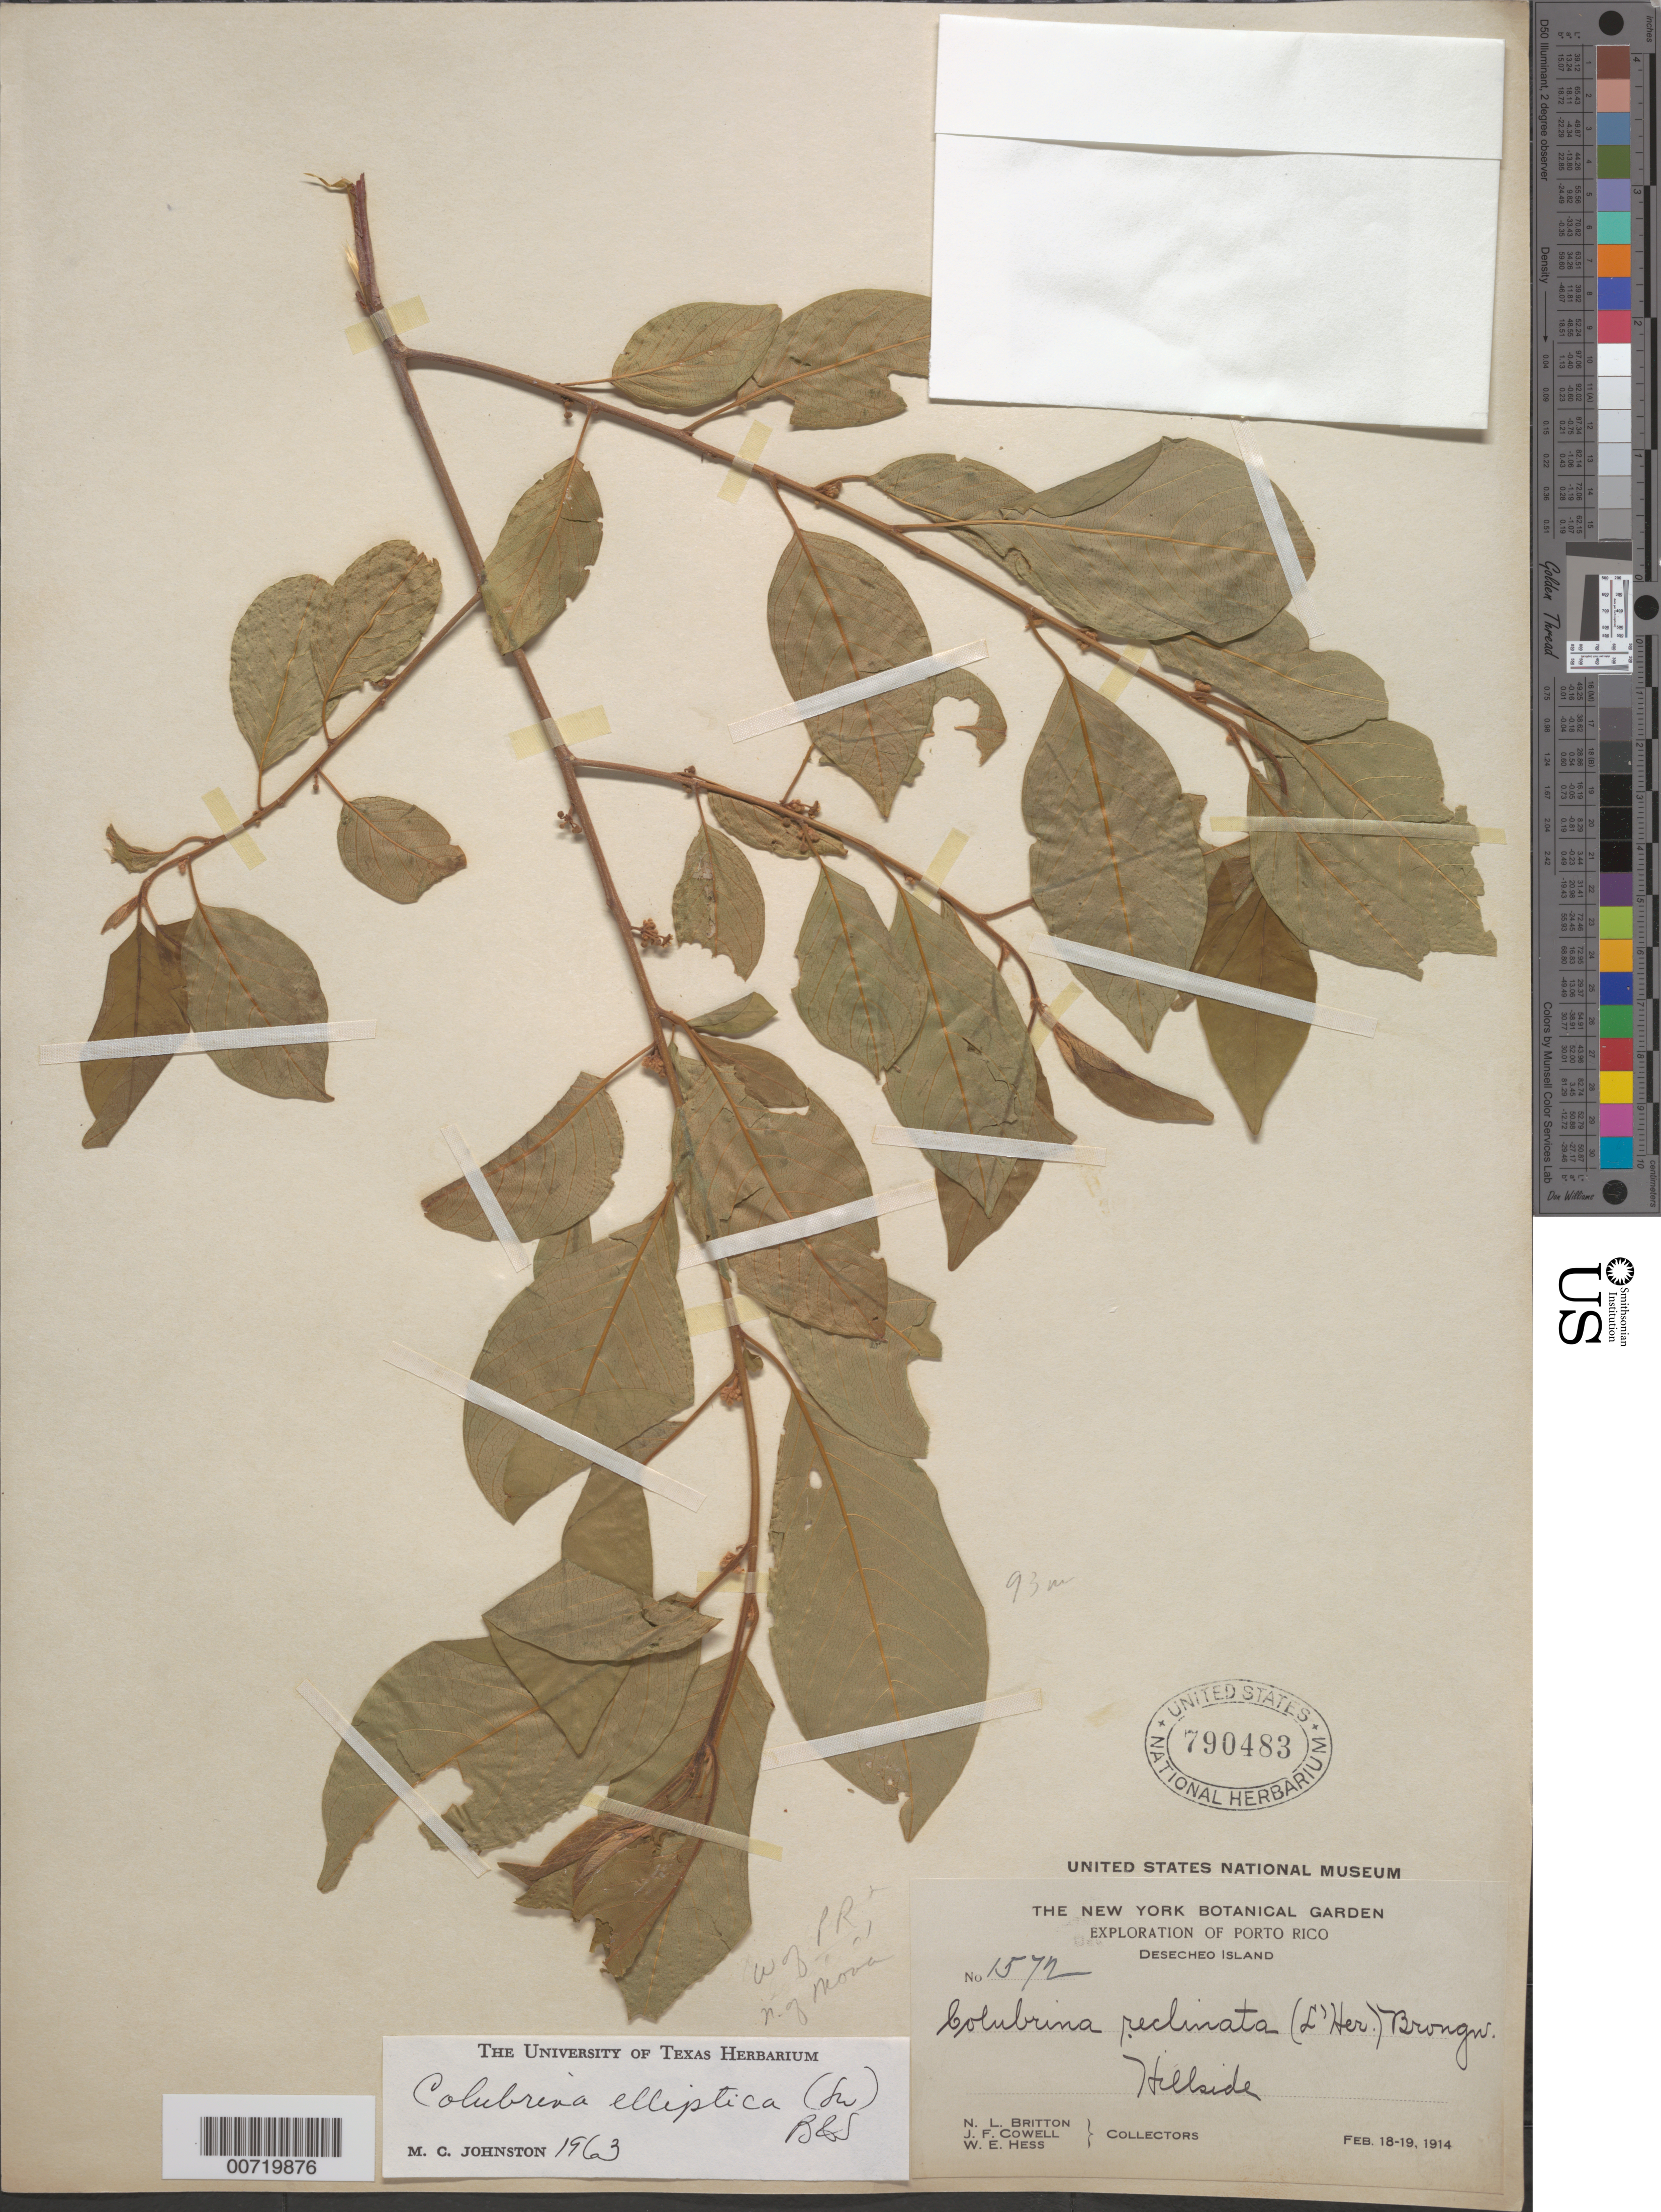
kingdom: Plantae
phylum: Tracheophyta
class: Magnoliopsida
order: Rosales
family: Rhamnaceae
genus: Colubrina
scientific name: Colubrina elliptica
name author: (Sw.) Brizicky & W.L. Stern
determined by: Johnston, Marshall C.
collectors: N. Britton, J. F. Cowell & W. Hess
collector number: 1572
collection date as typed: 18 Feb 1914 and 19 Feb 1914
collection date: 1914-02-18,1914-02-19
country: Puerto Rico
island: Desecheo I.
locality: Desecheo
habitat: Hillside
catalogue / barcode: US 790483